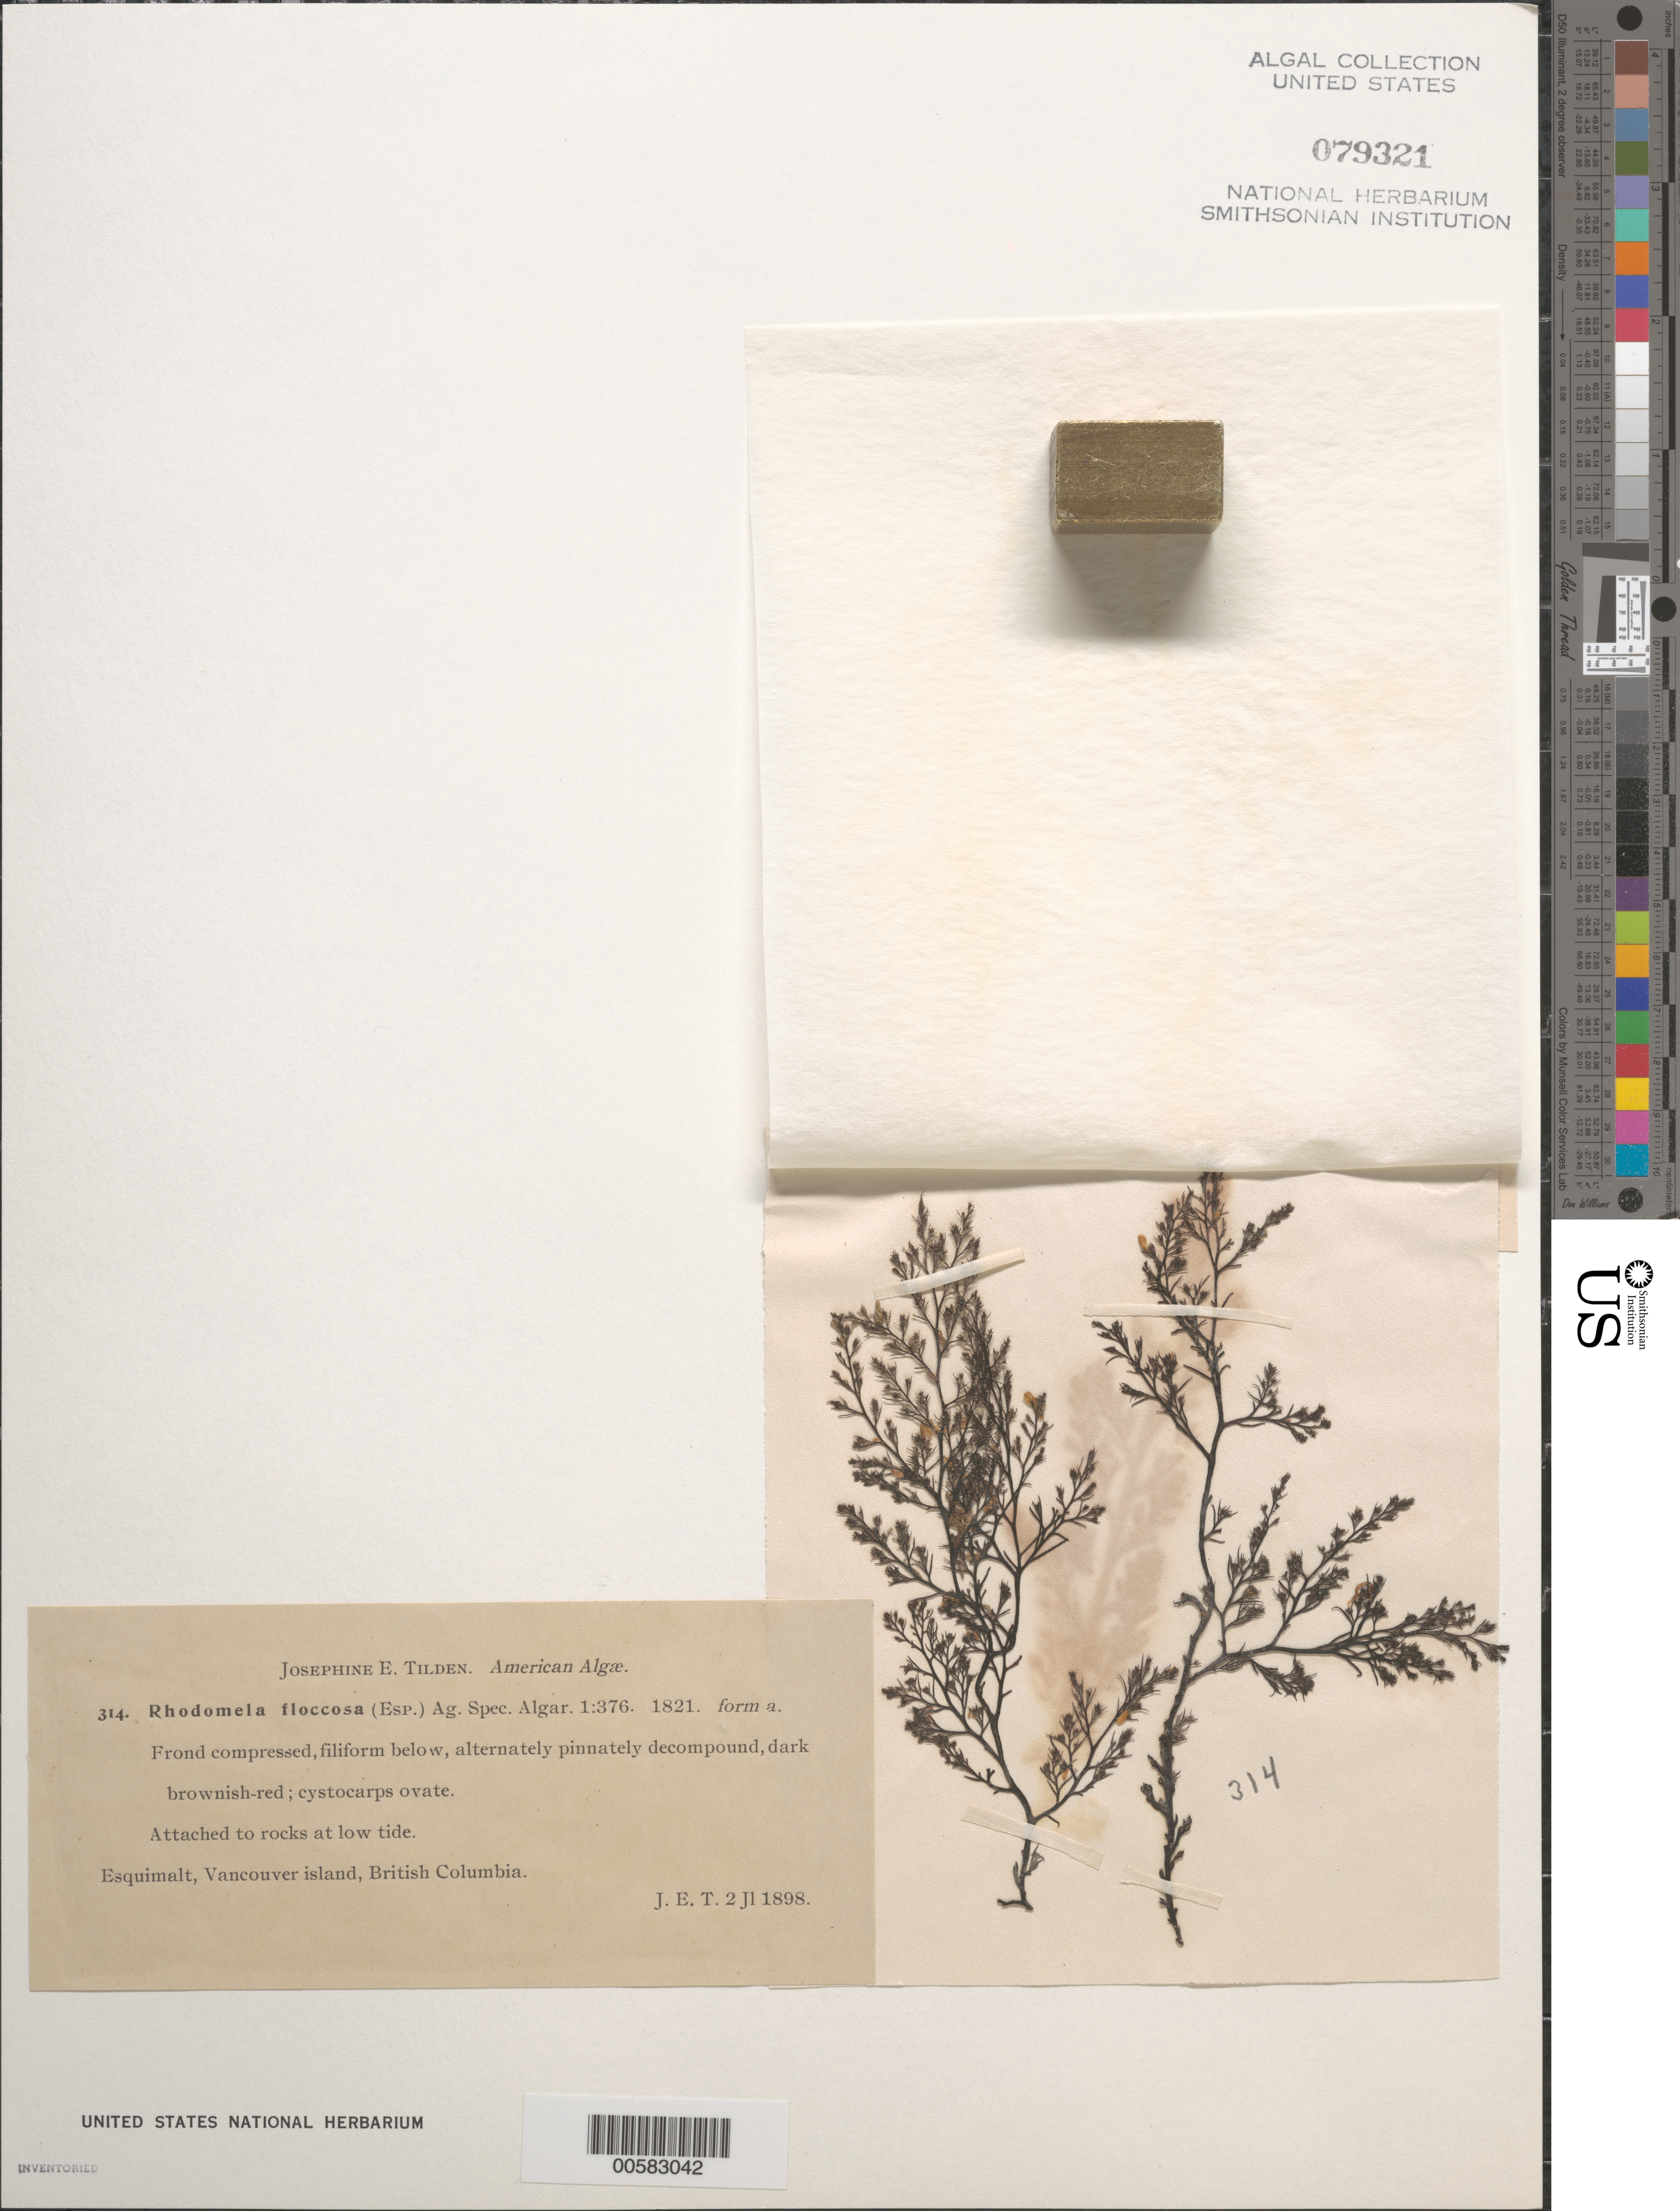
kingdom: Plantae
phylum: Rhodophyta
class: Florideophyceae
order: Ceramiales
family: Rhodomelaceae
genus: Odonthalia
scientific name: Odonthalia floccosa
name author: (Esper) Falkenb.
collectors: J. E. Tilden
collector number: JET 314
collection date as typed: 02 Jul 1898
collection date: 1898-07-02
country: Canada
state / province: British Columbia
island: Vancouver Island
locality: Esquimalt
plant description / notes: Tilden, American Algae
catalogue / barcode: US 79321